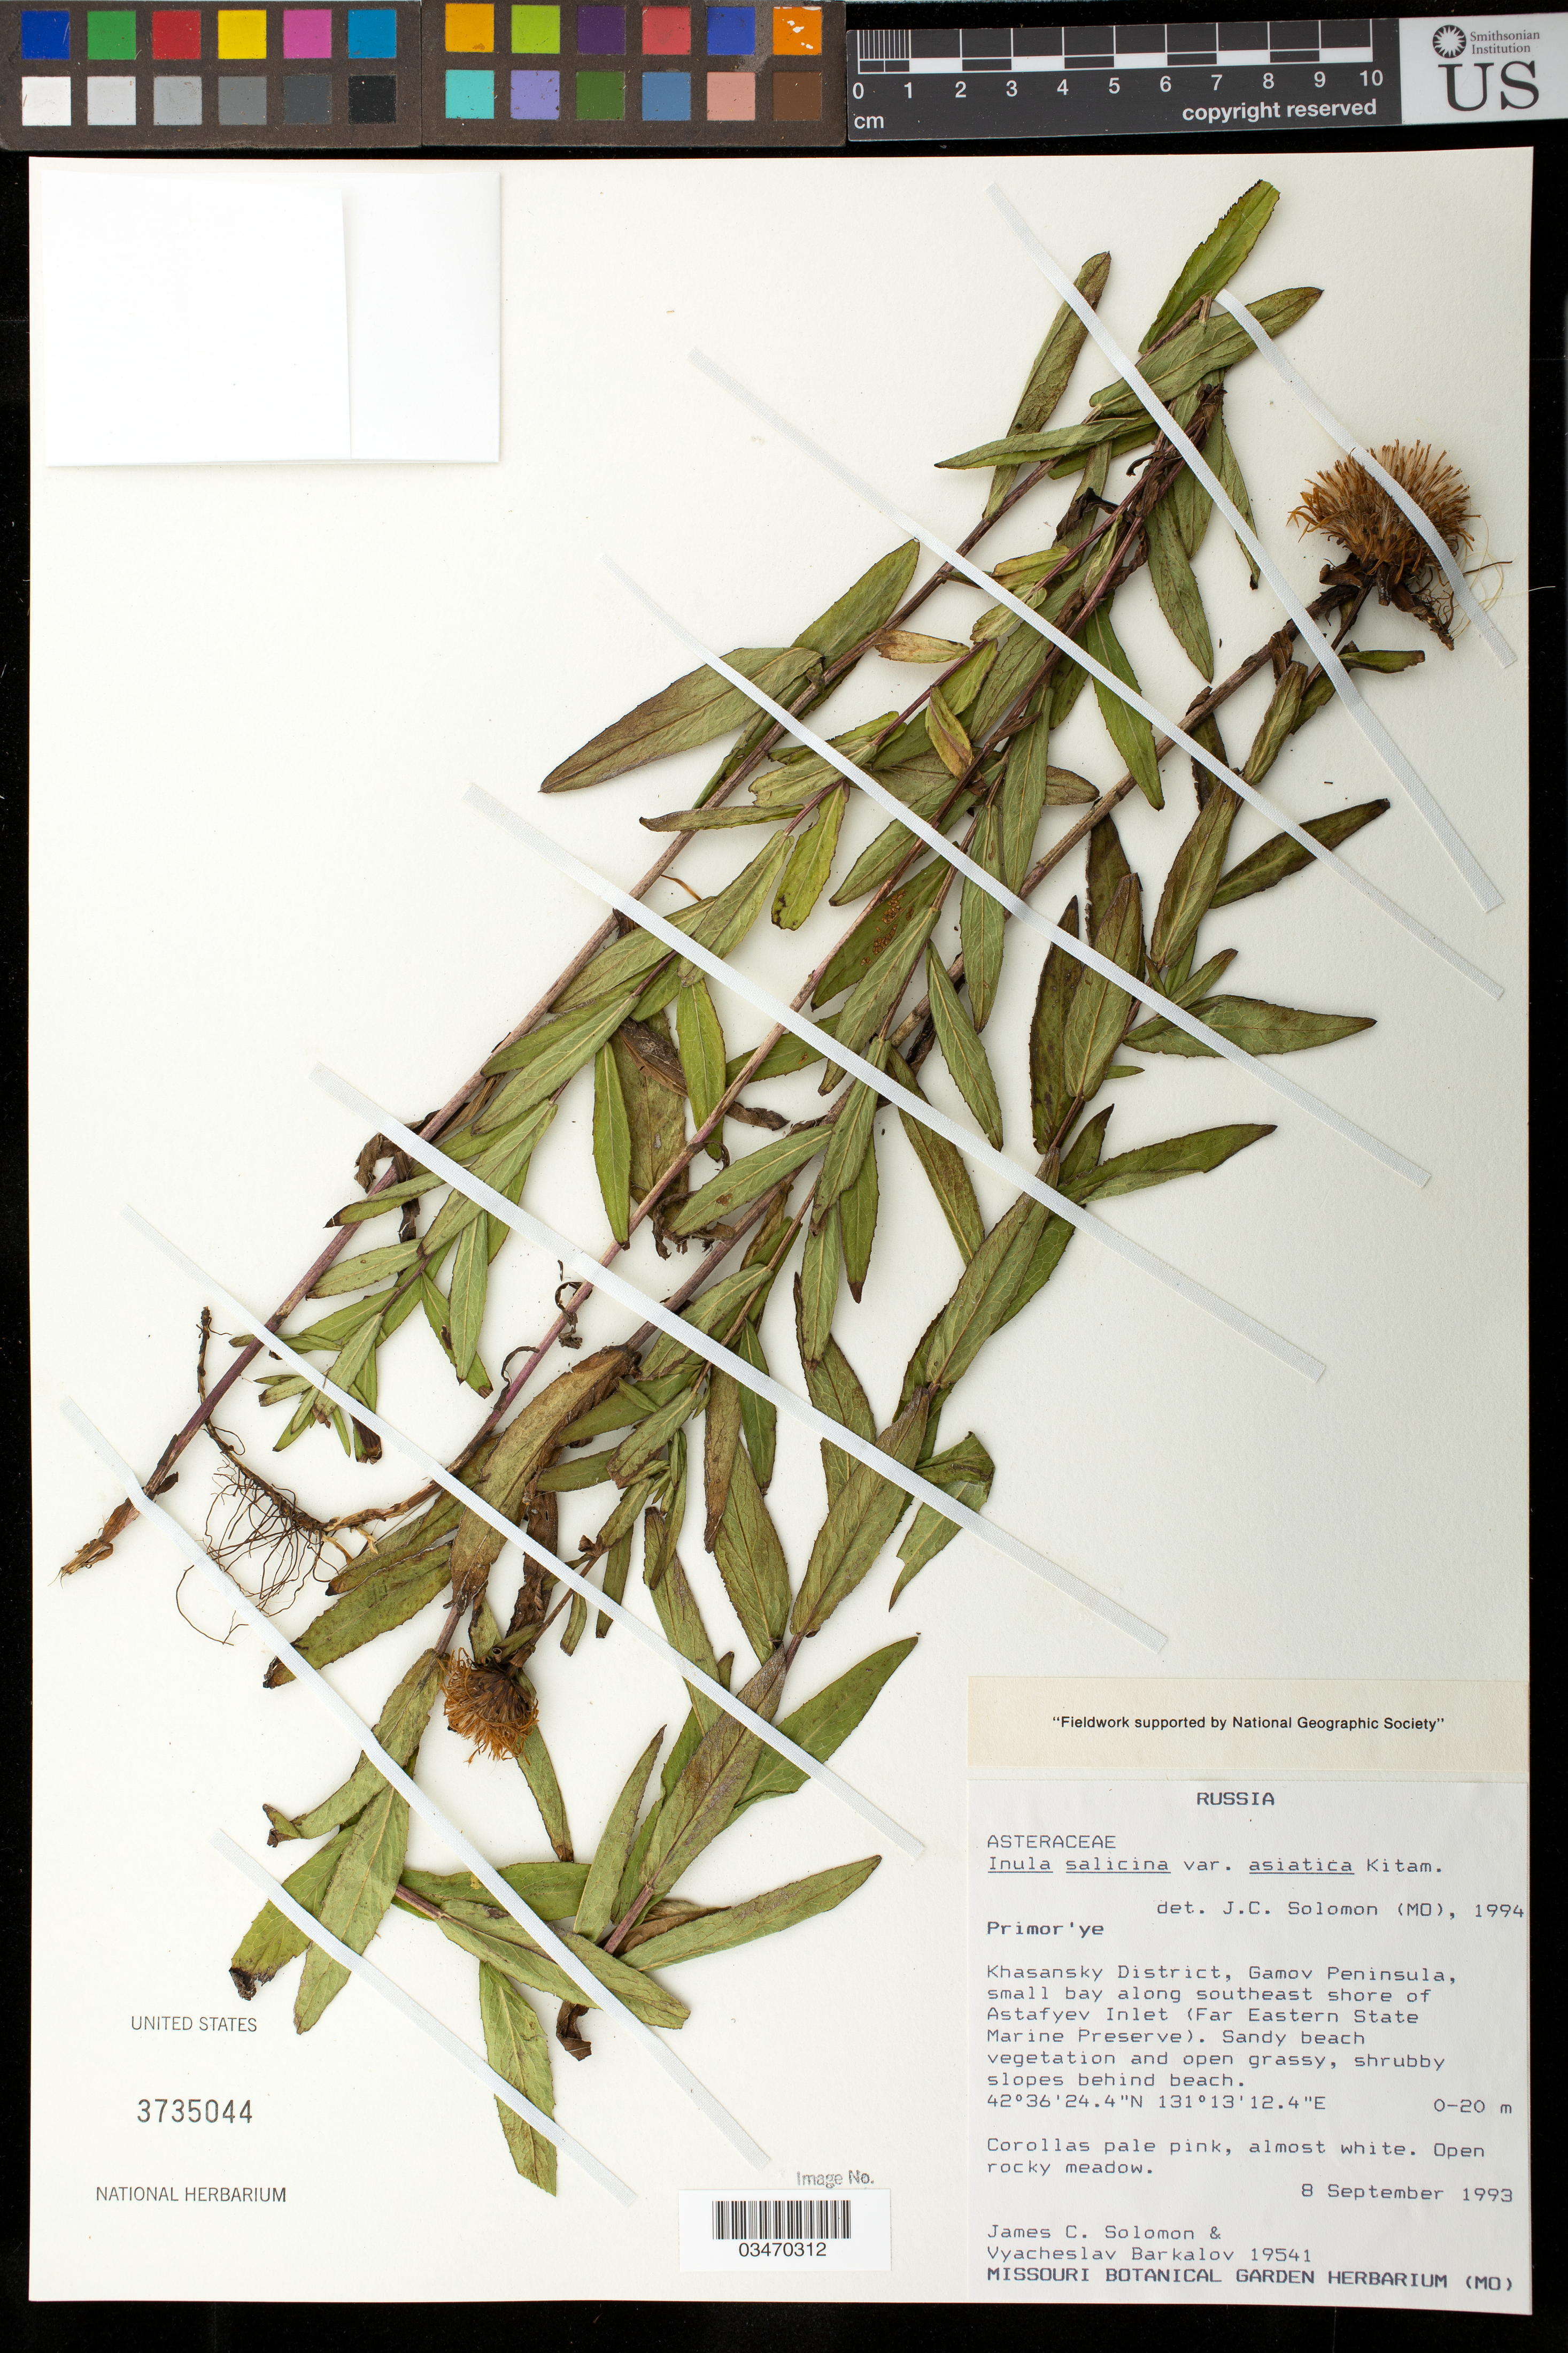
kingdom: Plantae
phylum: Tracheophyta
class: Magnoliopsida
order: Asterales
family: Asteraceae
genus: Inula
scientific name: Inula salicina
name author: L.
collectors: J. C. Solomon & V. Barkalov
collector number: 19541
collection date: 1993-09-08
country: Russian Federation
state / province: Primorsky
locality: Khasansky District, Gamov Peninsula, small bay along SE shore of Astafyev Inlet (Far Eastern State marine Preserve)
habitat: Open rocky meadow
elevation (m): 0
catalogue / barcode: US 3735044